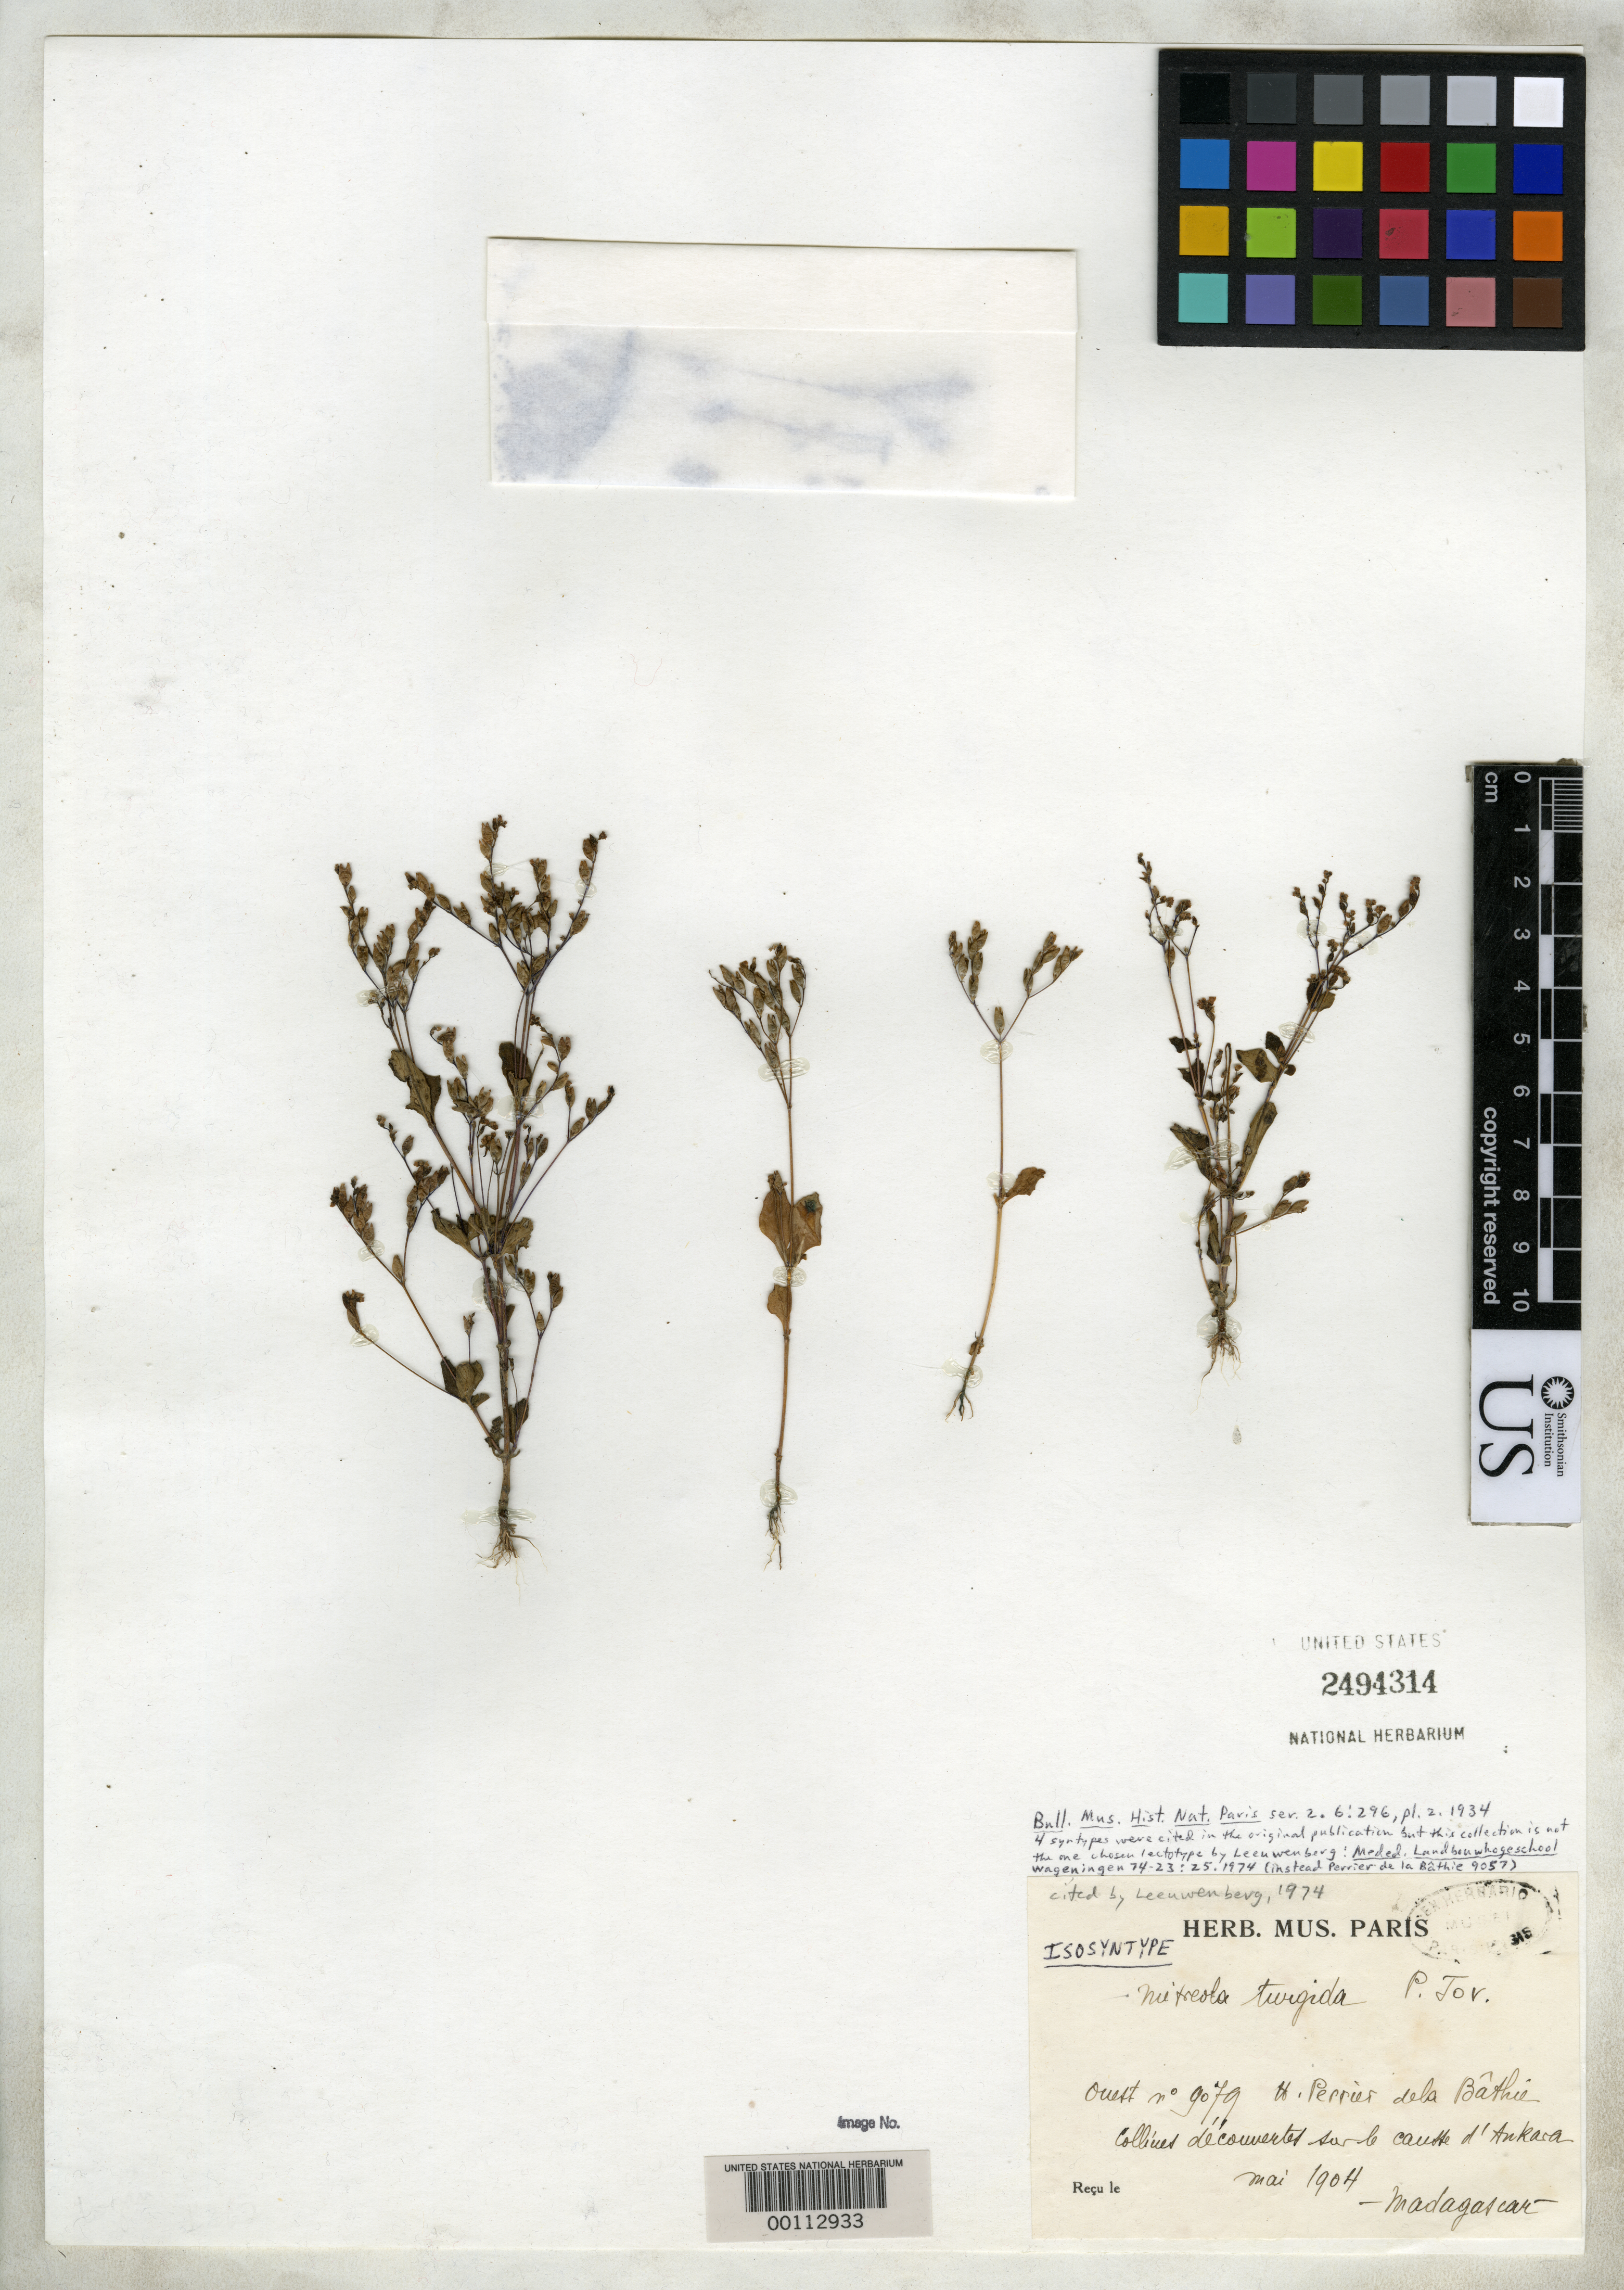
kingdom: Plantae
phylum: Tracheophyta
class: Magnoliopsida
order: Gentianales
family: Loganiaceae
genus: Mitreola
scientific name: Mitreola turgida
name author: Jovet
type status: Isosyntype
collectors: H. Perrier de la Bâthie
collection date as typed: May 1904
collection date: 1904-05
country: Madagascar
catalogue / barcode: US 2494314